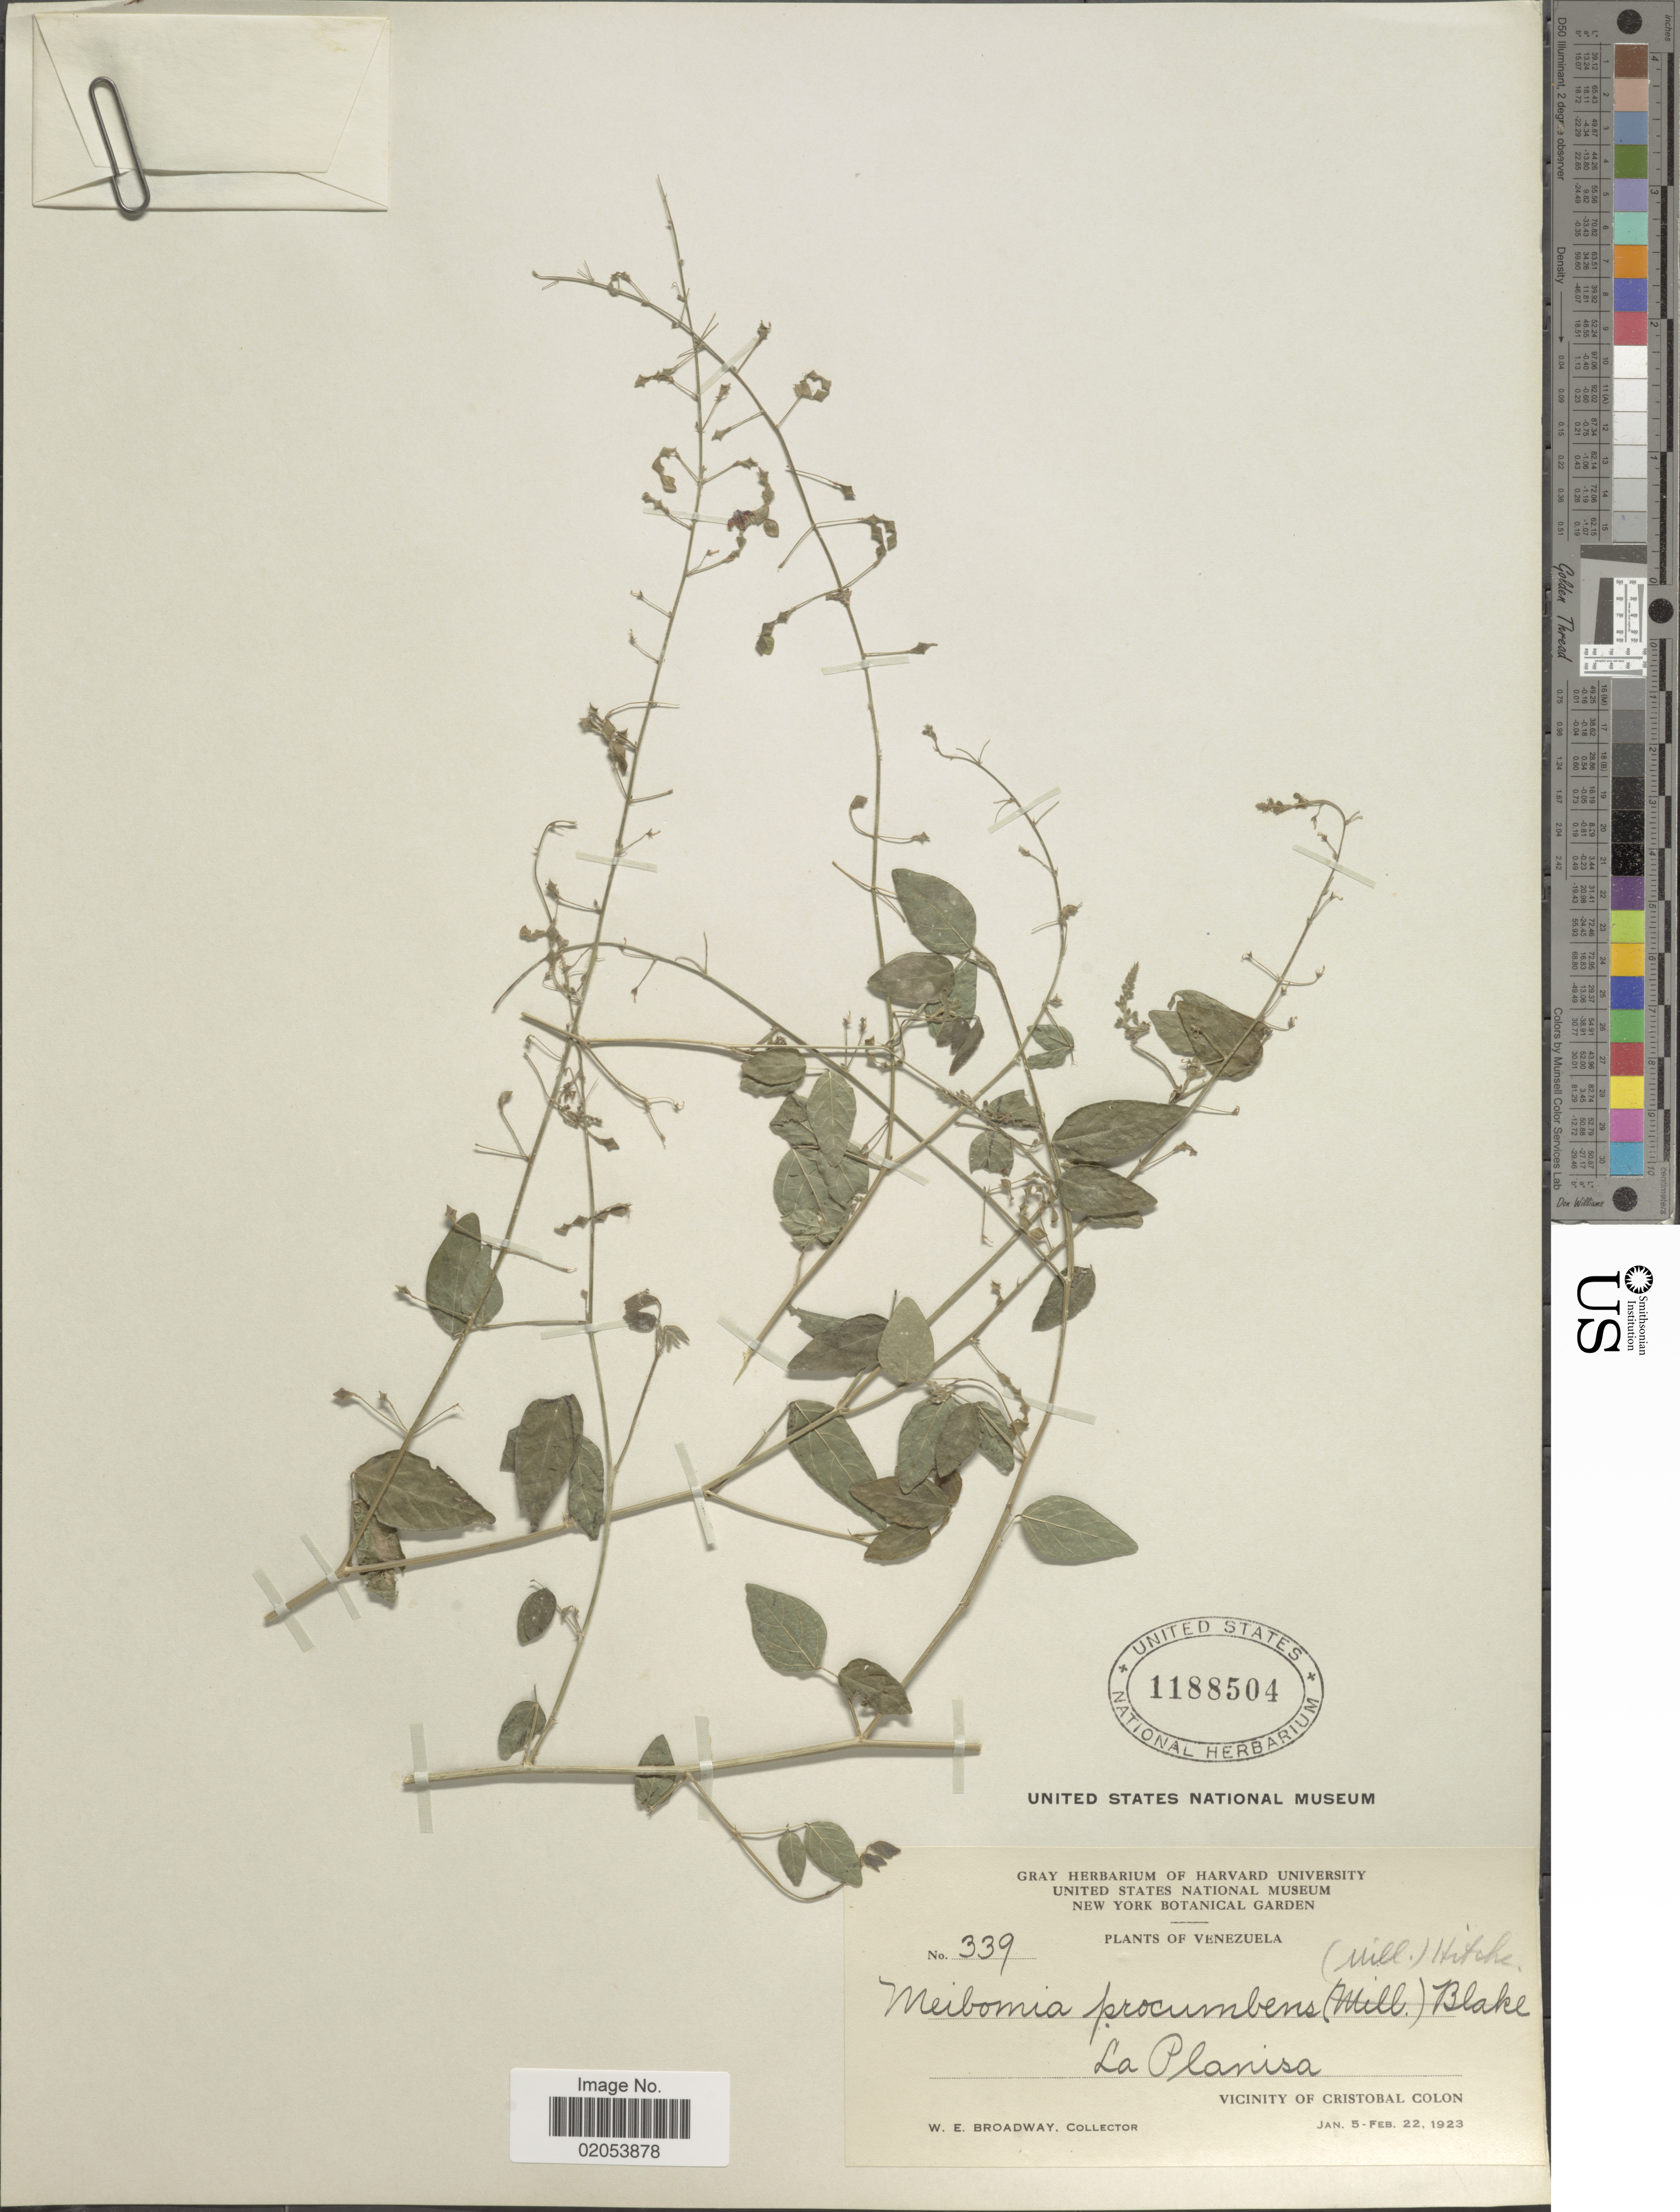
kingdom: Plantae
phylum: Tracheophyta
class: Magnoliopsida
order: Fabales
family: Fabaceae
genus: Desmodium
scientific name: Desmodium procumbens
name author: (Mill.) Hitchc.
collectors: W. E. Broadway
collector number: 339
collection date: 1923-01-05/1923-02-22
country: Venezuela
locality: La Planisa. Vicinity of Cristobal Colon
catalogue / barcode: US 1188504